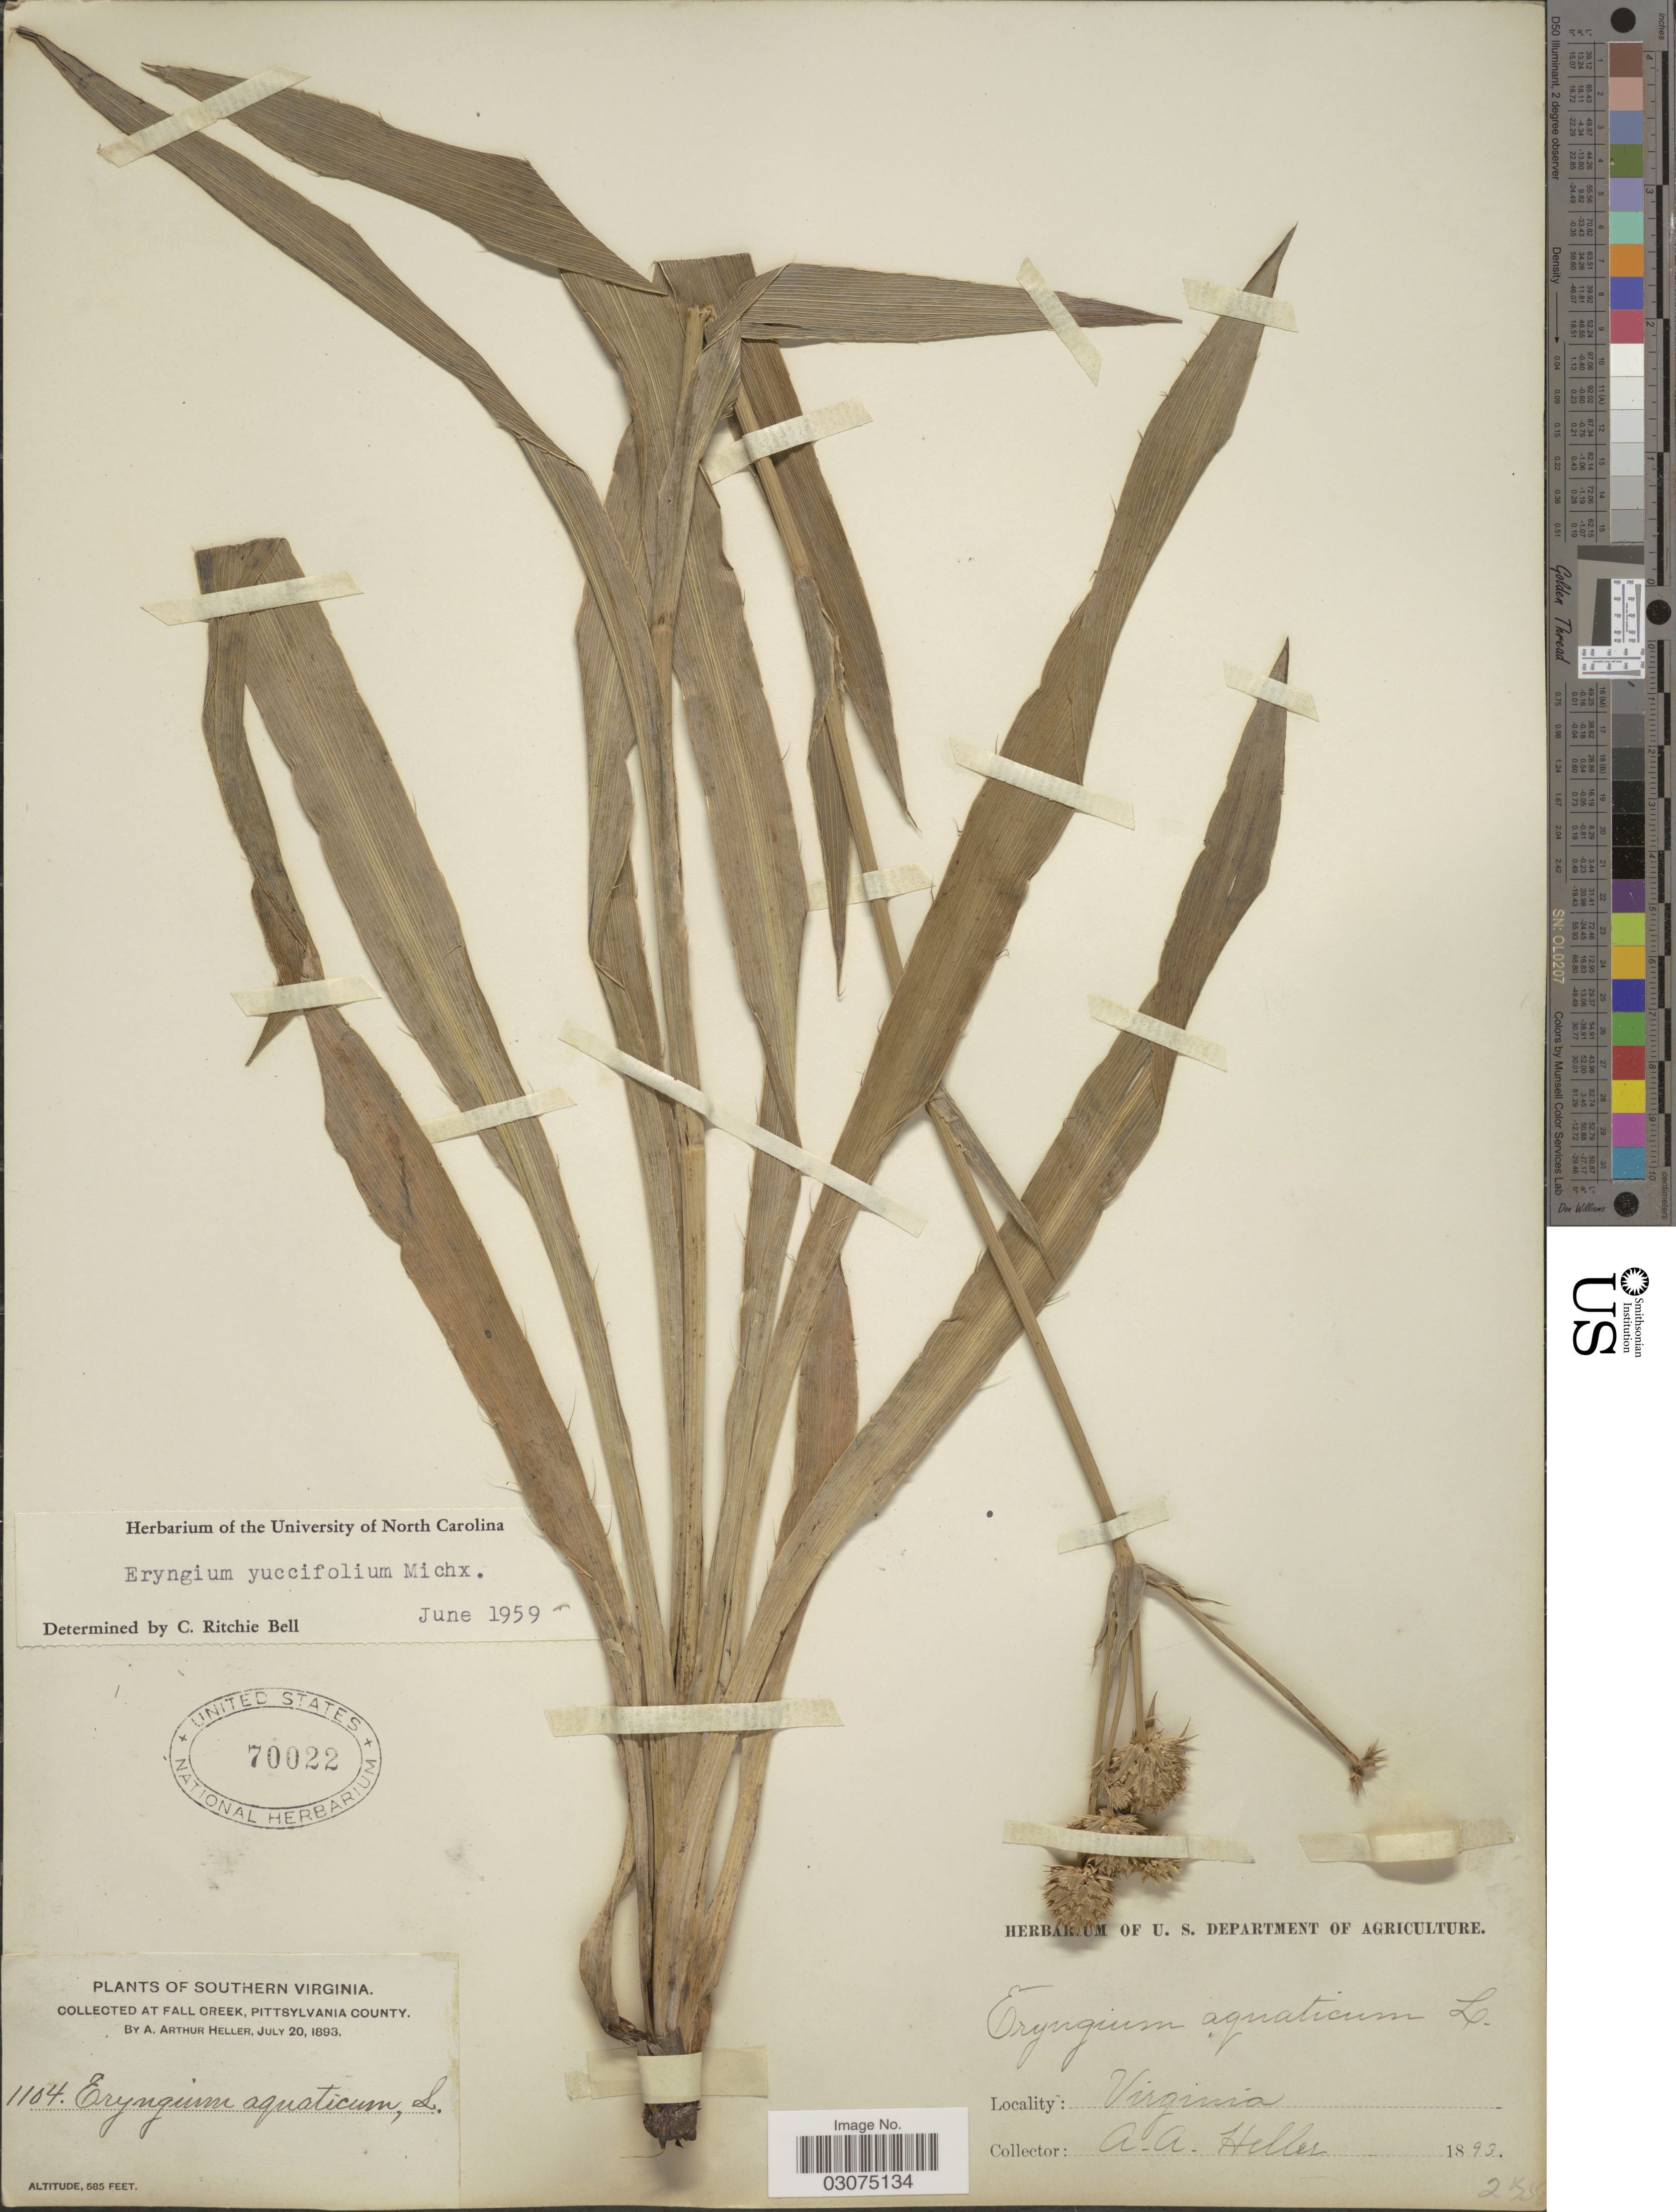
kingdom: Plantae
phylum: Tracheophyta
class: Magnoliopsida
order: Apiales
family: Apiaceae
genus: Eryngium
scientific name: Eryngium yuccifolium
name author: Michx.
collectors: A. A. Heller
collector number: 1104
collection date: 1893-07-20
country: United States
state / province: Virginia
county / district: Pittsylvania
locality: Southern Virginia. At Fall Creek, Pittsylvania County.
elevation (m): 178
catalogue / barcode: US 70022